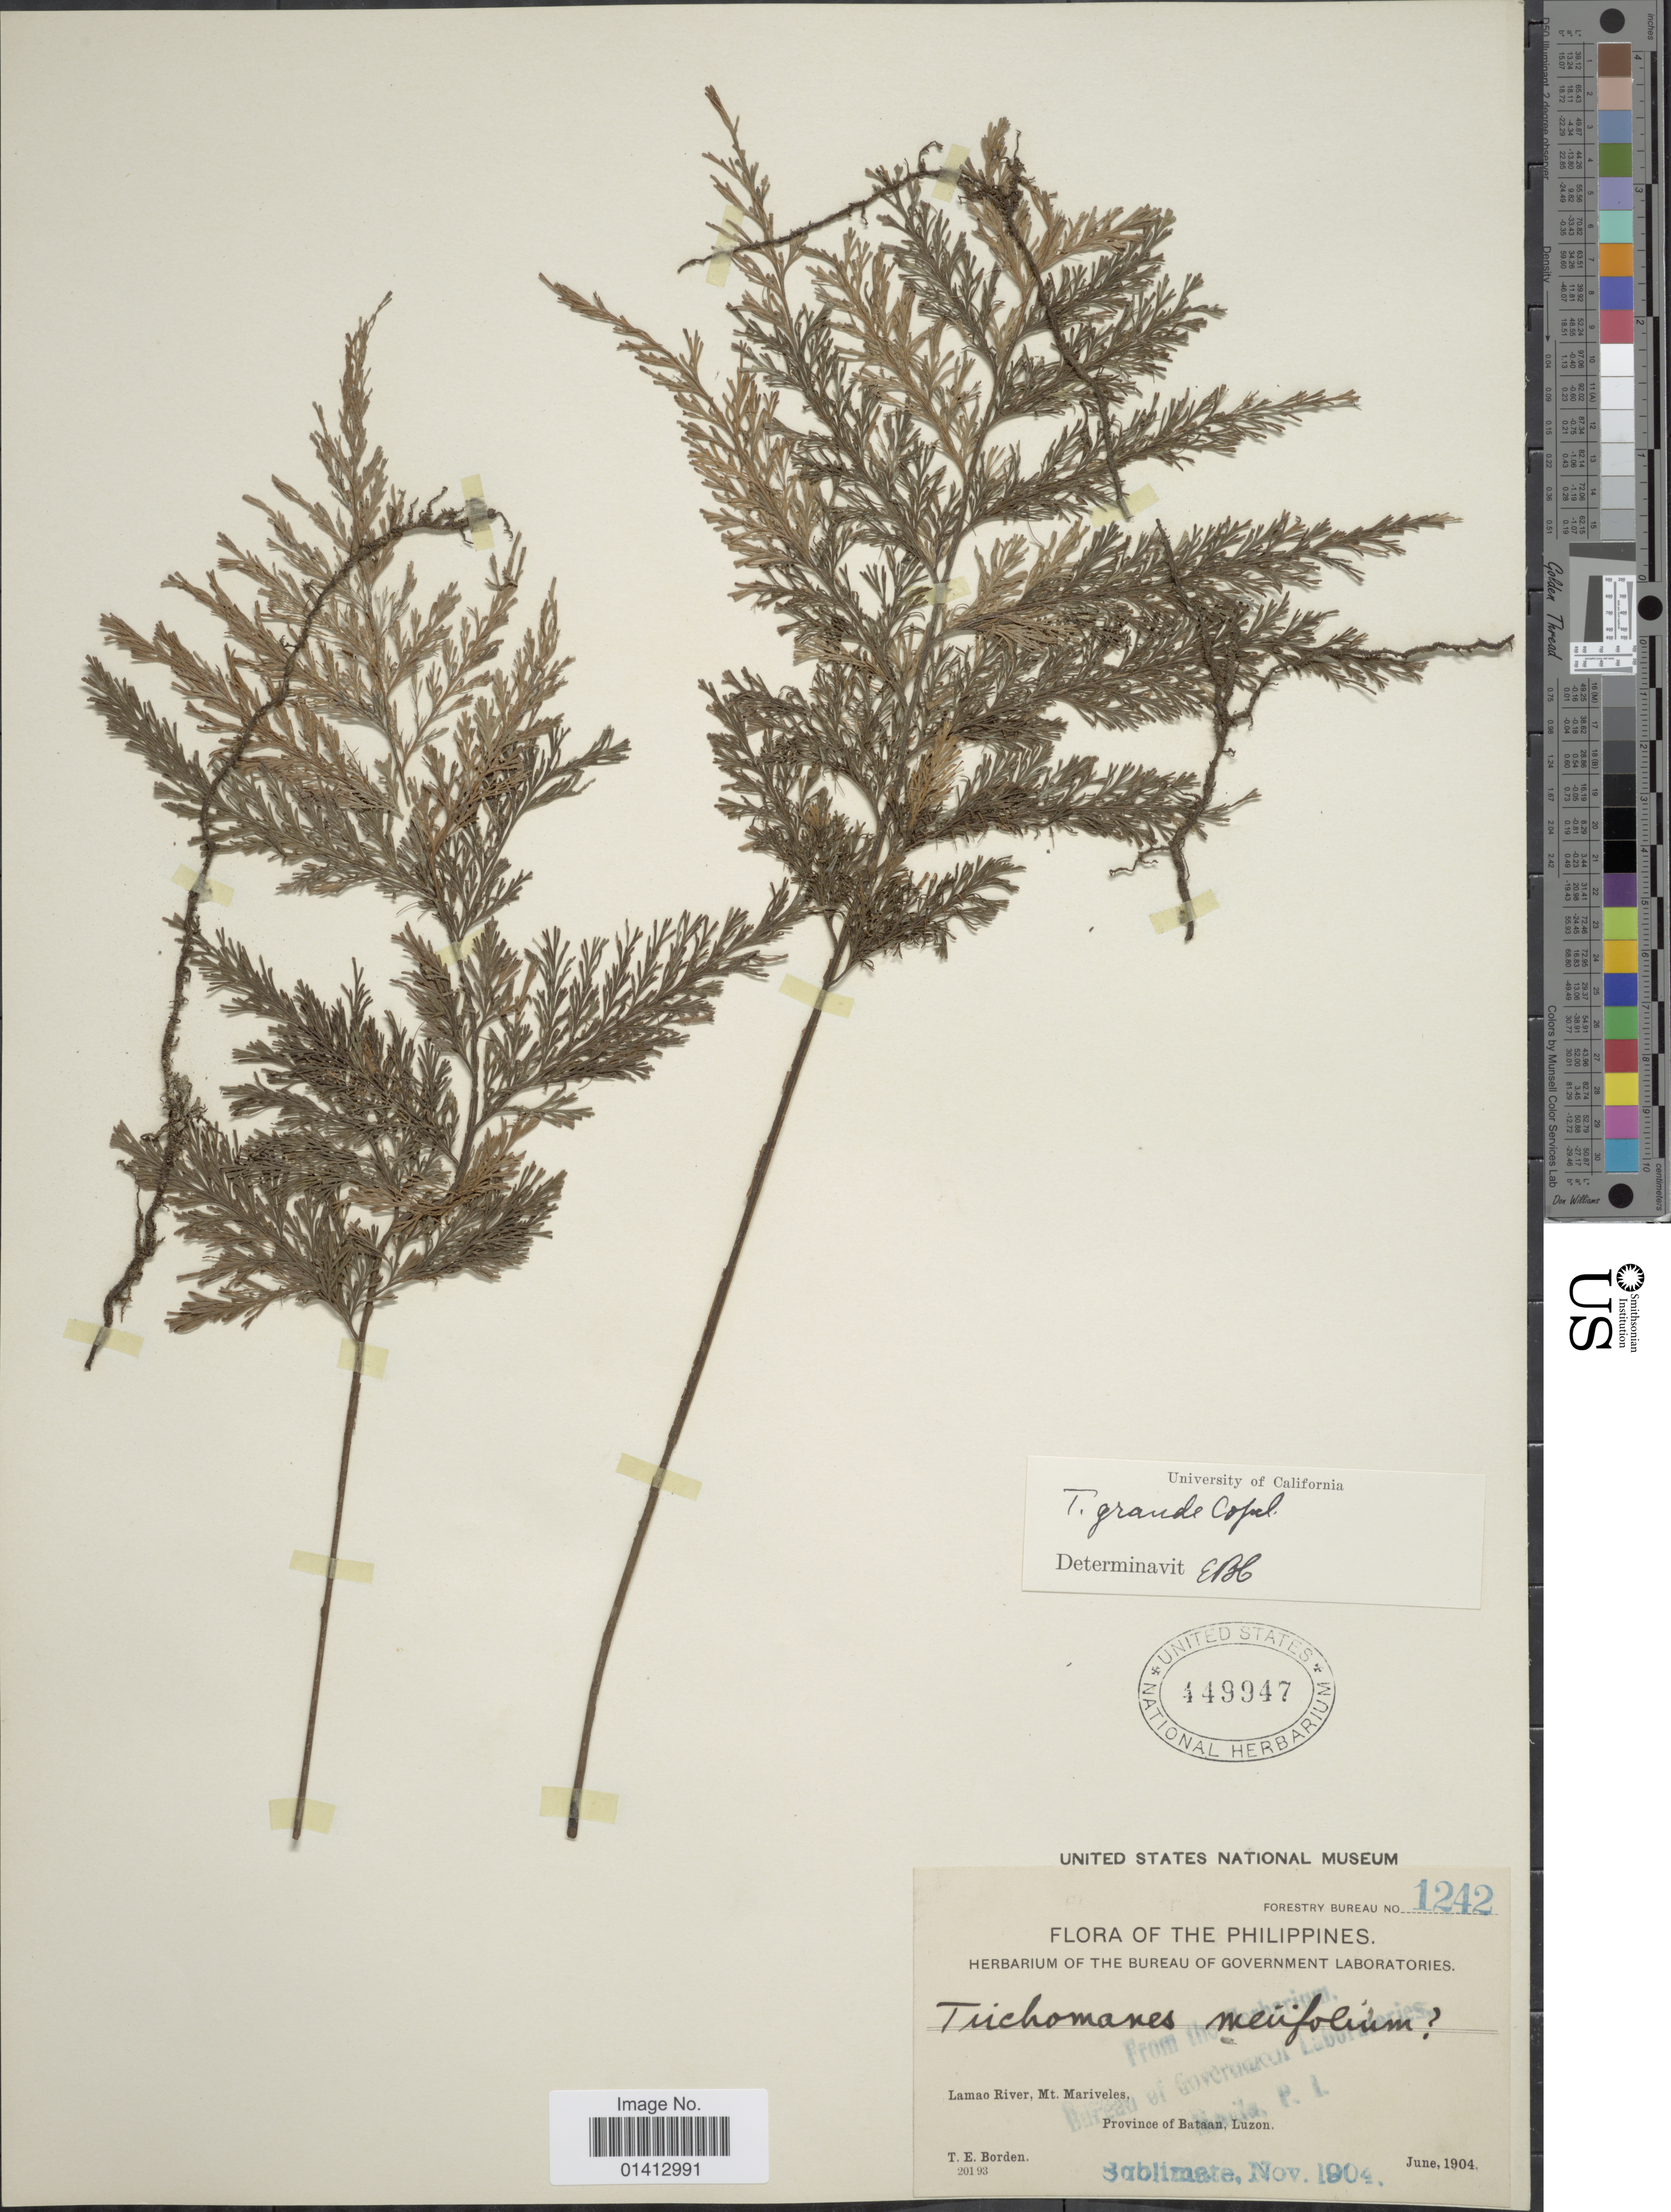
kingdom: Plantae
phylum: Tracheophyta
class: Polypodiopsida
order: Hymenophyllales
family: Hymenophyllaceae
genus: Crepidomanes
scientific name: Crepidomanes grande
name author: (Copel.) Ebihara & K. Iwats.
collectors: T. E. Borden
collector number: Forestry Bureau 1242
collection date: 1904-06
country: Philippines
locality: Lamao River, Mt Mariveles, Province of Bataan, Luzon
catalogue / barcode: US 449947